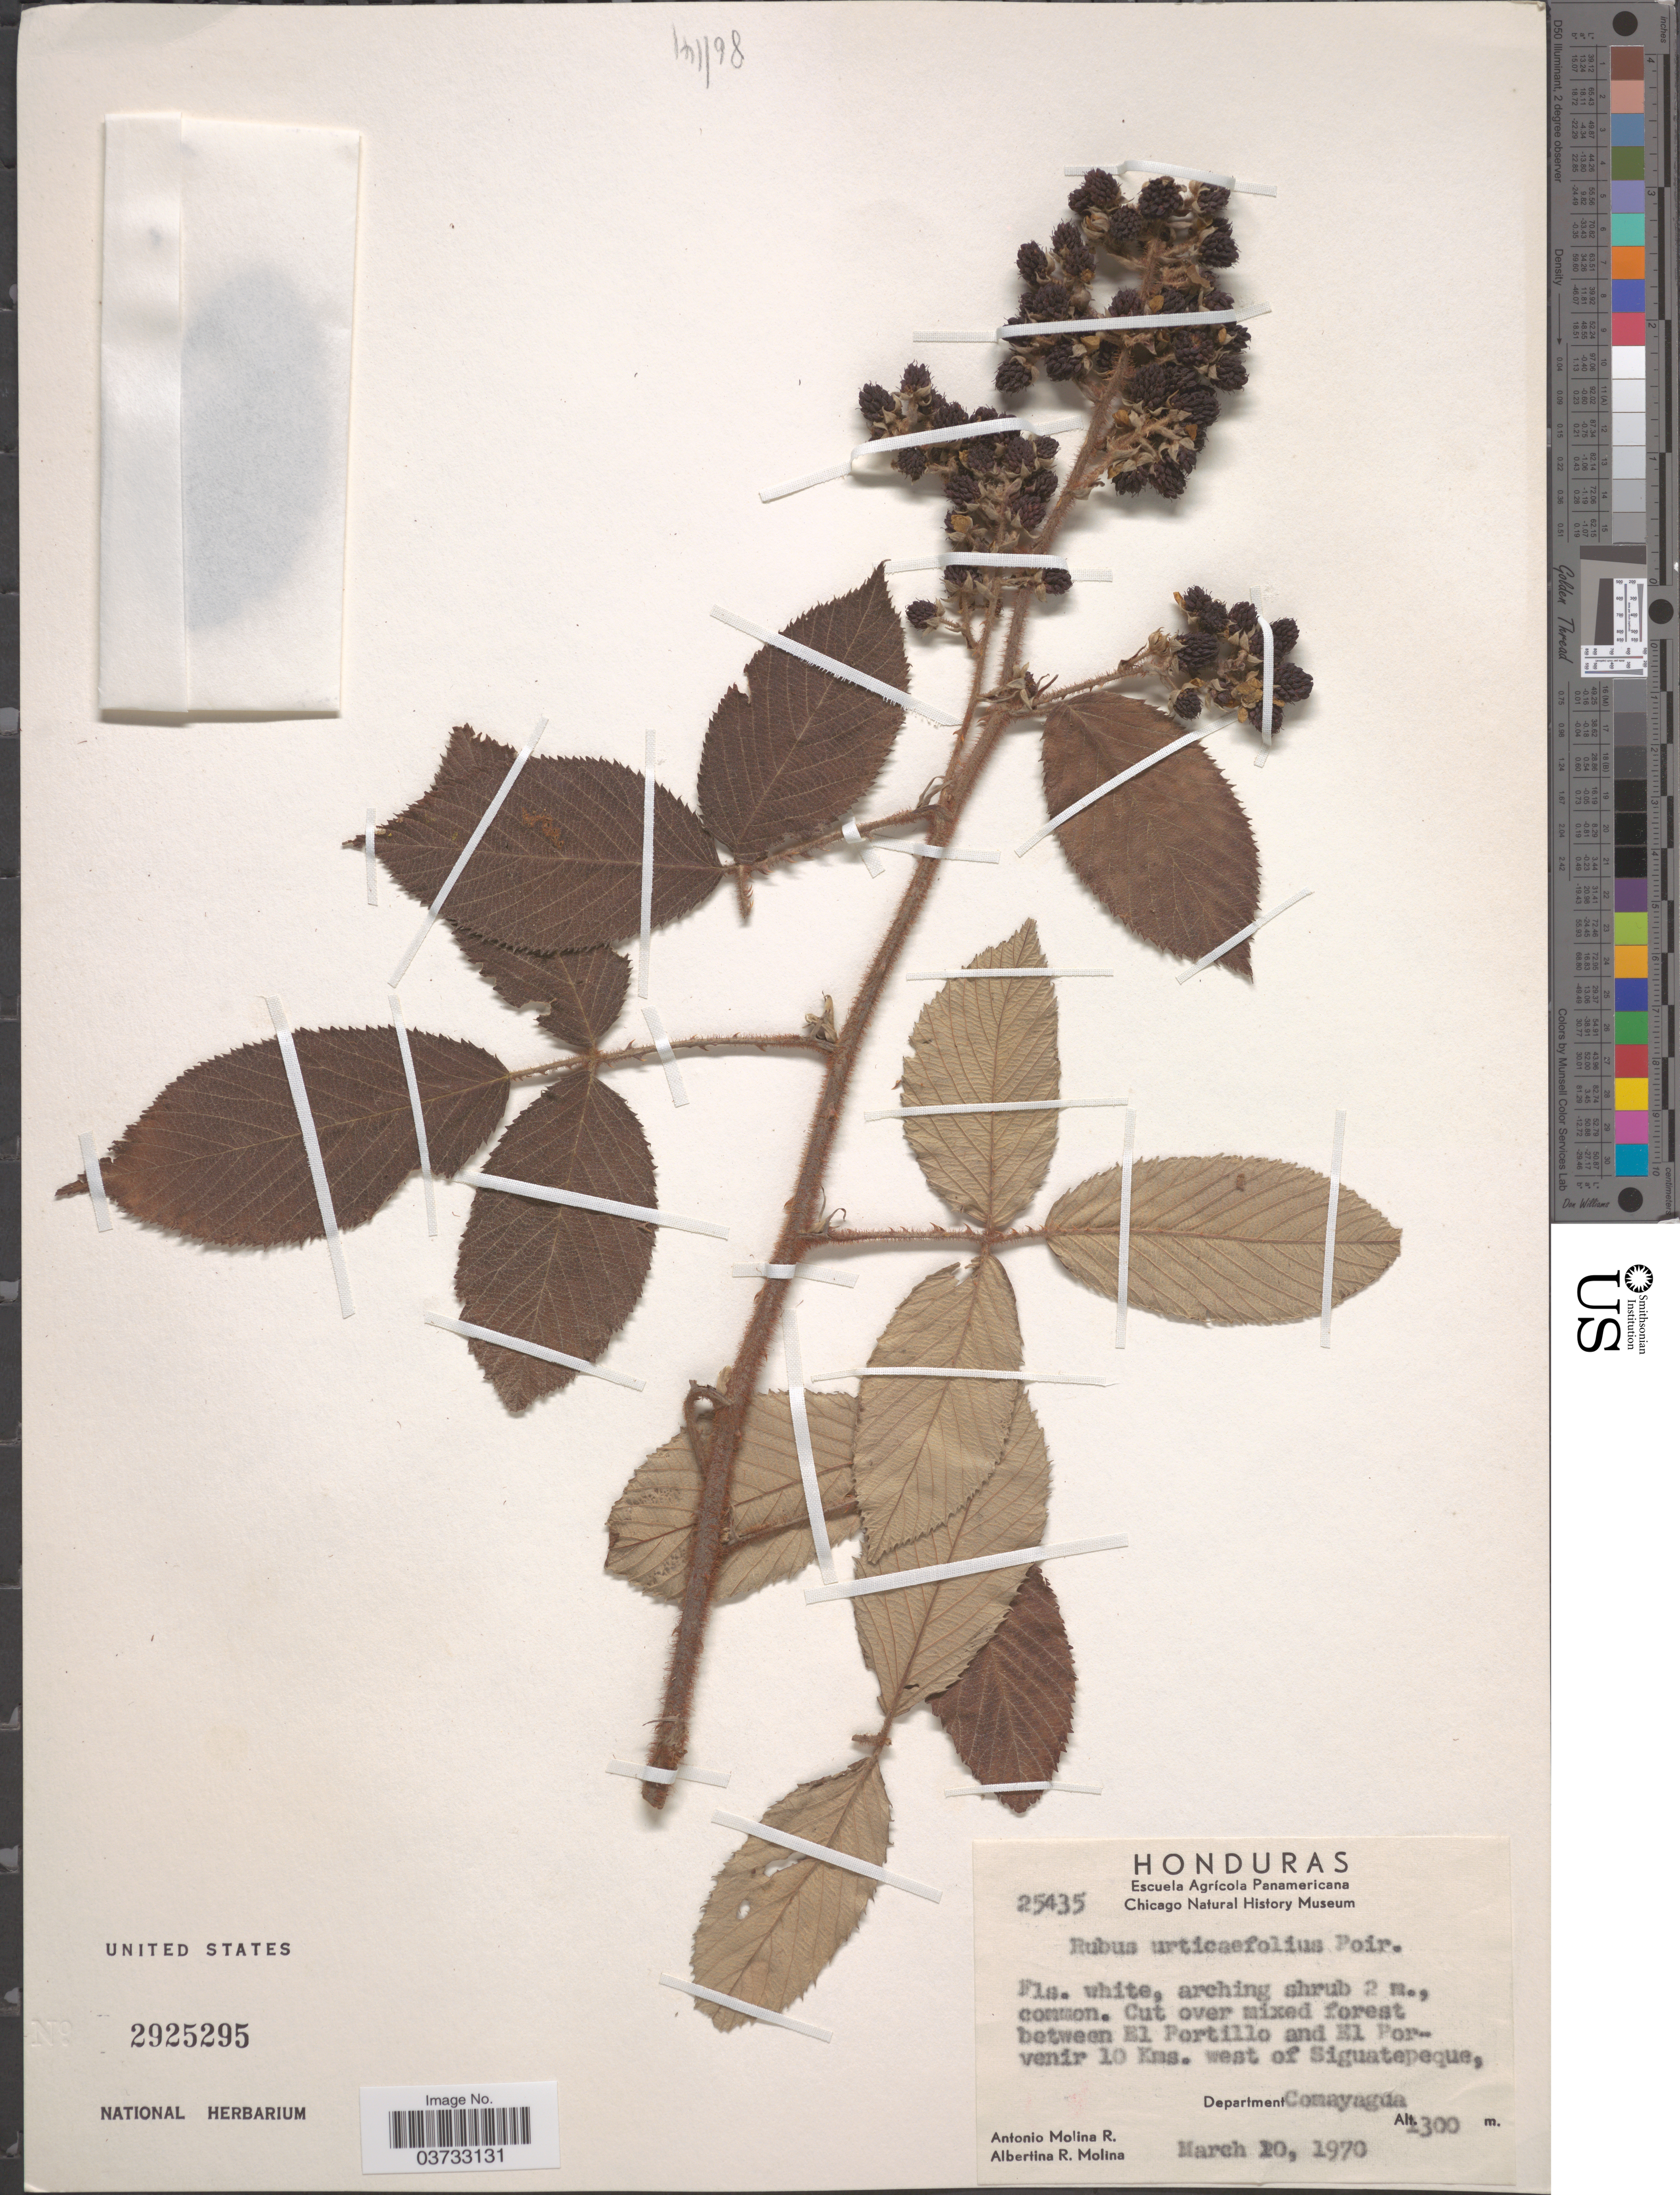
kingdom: Plantae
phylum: Tracheophyta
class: Magnoliopsida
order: Rosales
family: Rosaceae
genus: Rubus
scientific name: Rubus urticifolius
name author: Poir.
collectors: A. Molina R. & A. R. Molina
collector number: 25435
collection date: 1970-03-10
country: Honduras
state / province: Comayagua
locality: Cut over mixed forest between El Portillo and El Porvenir 10 Kms. west of Siguatepeque, Department of Comayagua.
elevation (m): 1300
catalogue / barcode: US 2925295